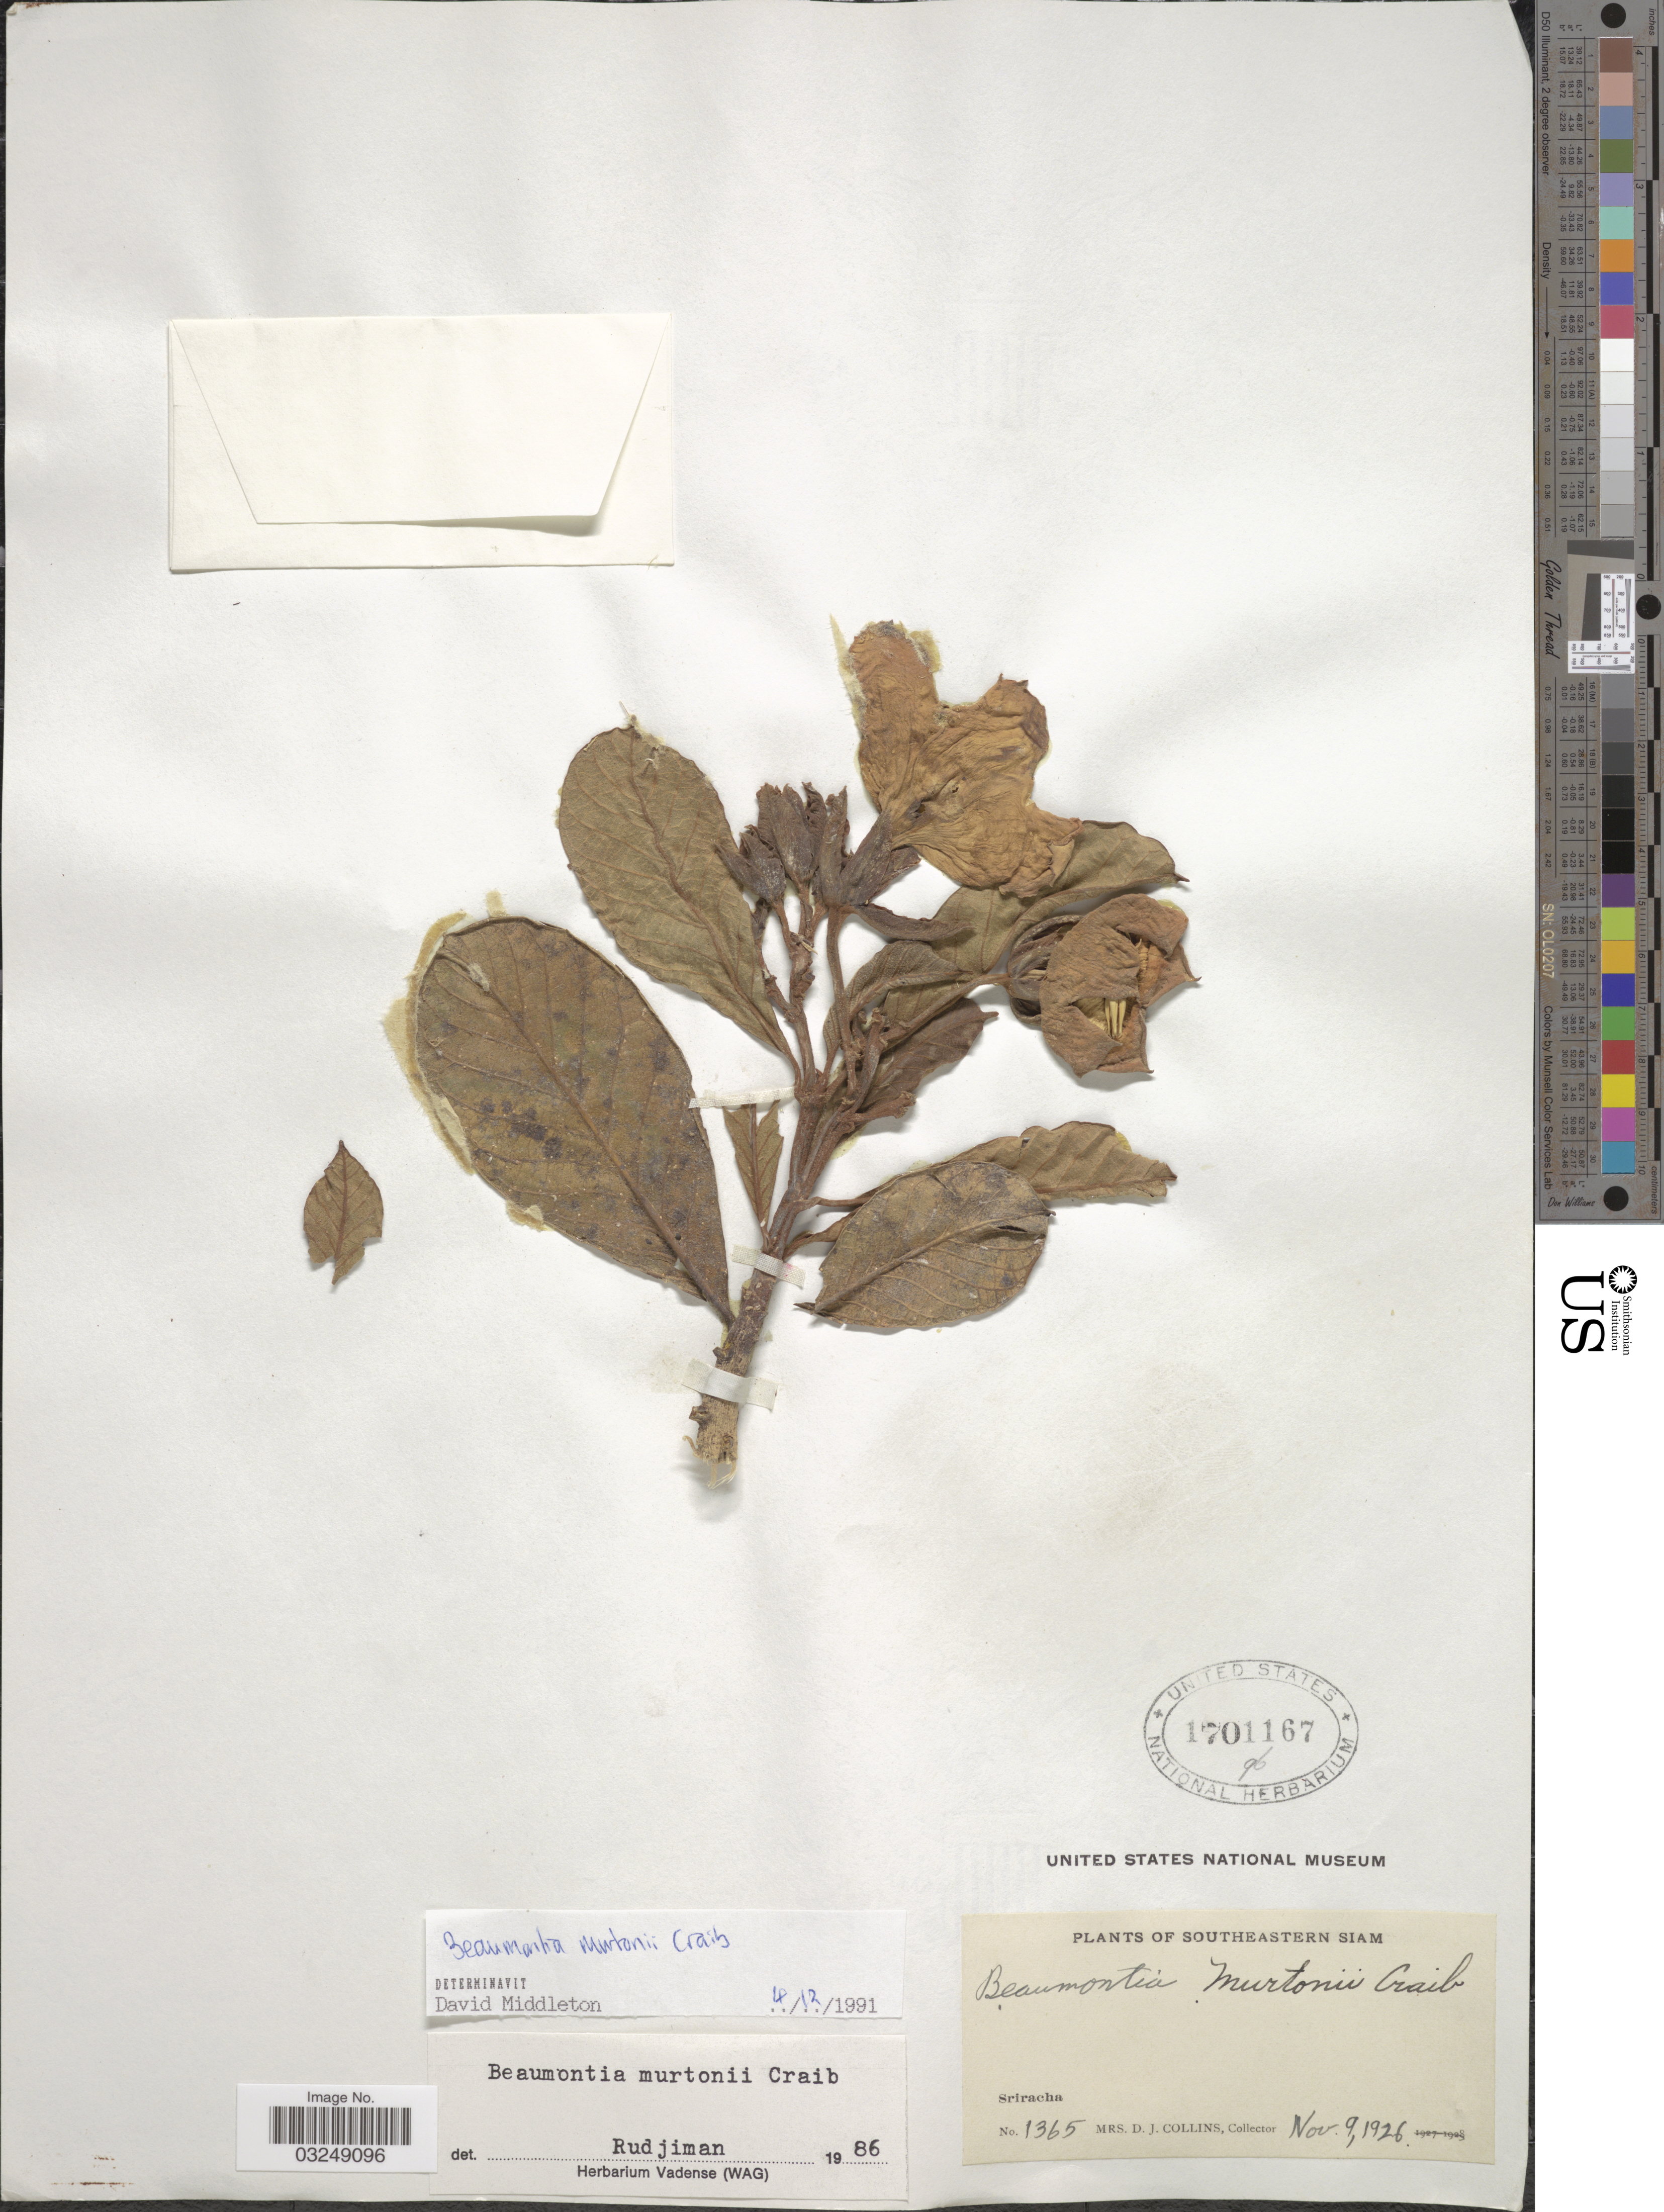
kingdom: Plantae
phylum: Tracheophyta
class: Magnoliopsida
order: Gentianales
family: Apocynaceae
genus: Beaumontia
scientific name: Beaumontia murtonii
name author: Craib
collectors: Mrs. D. J. Collins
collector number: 1365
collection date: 1926-11-09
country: Thailand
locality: Southeastern Siam. Sriracha.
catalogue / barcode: US 1701167